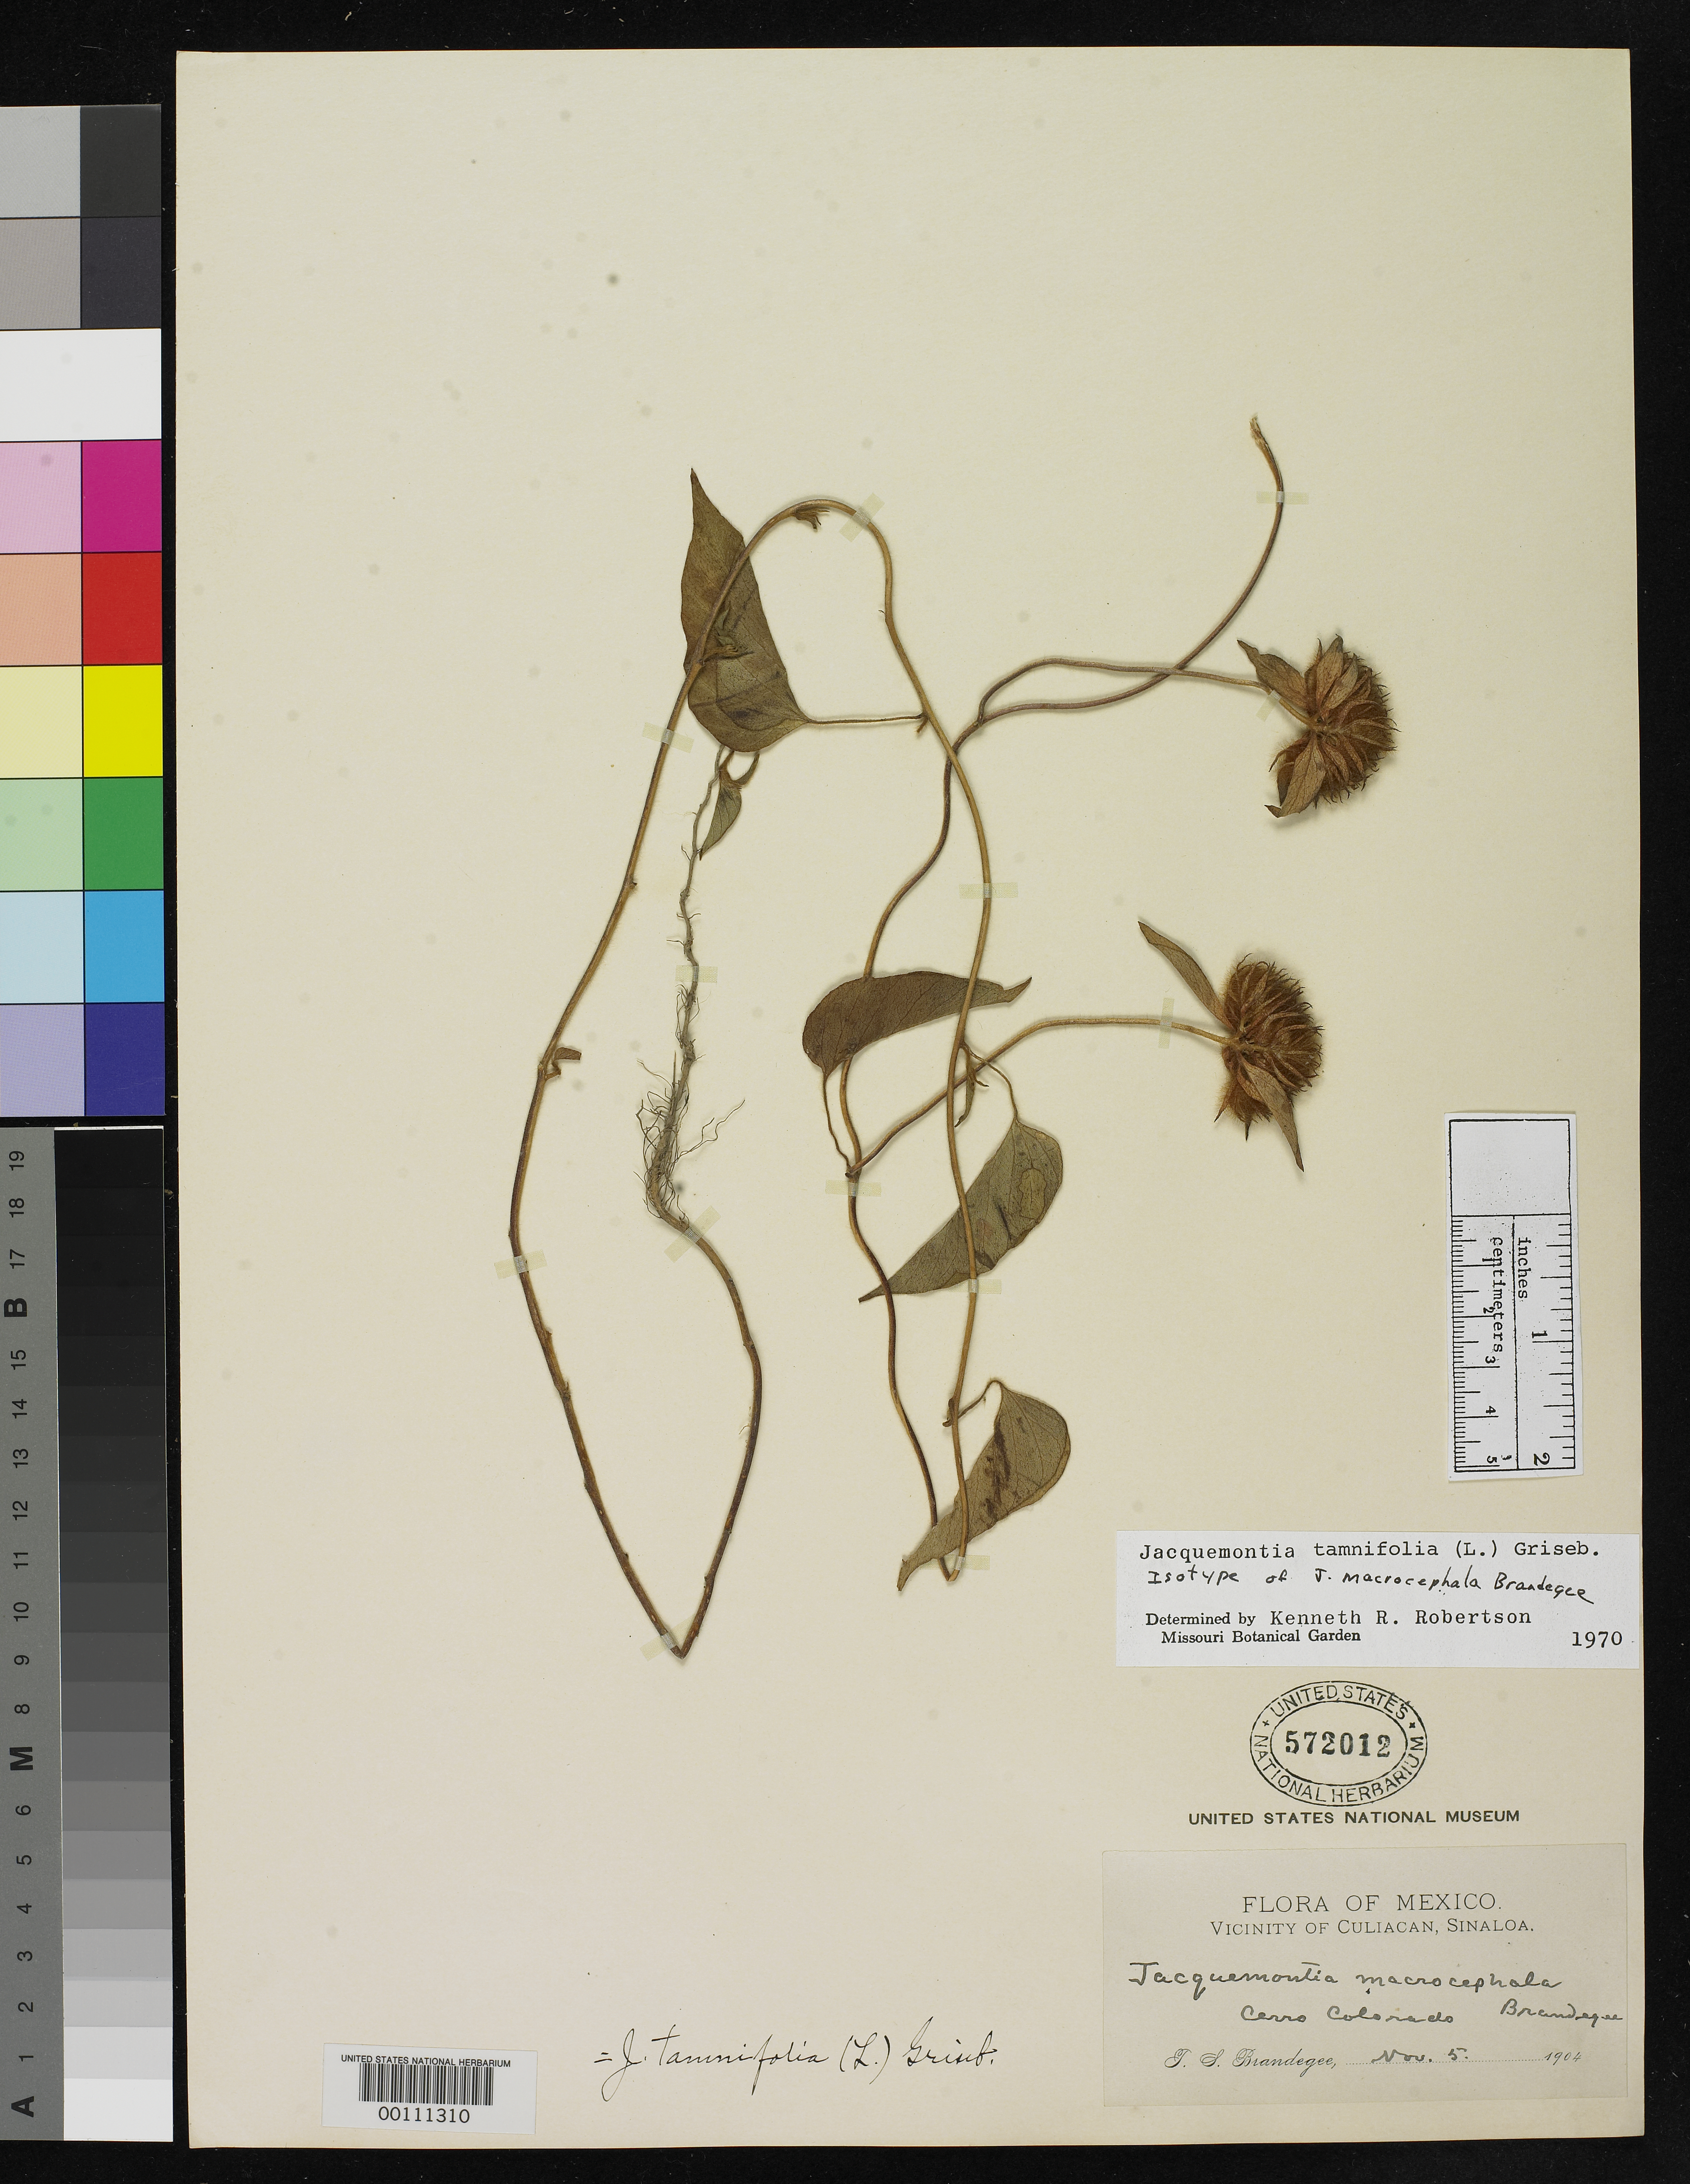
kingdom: Plantae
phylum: Tracheophyta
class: Magnoliopsida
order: Solanales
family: Convolvulaceae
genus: Jacquemontia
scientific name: Jacquemontia macrocephala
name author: Brandegee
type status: Type Collection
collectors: T. S. Brandegee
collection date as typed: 05 Nov 1904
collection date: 1904-11-05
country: Mexico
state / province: Sinaloa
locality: Cerro Colorado.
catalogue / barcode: US 572012